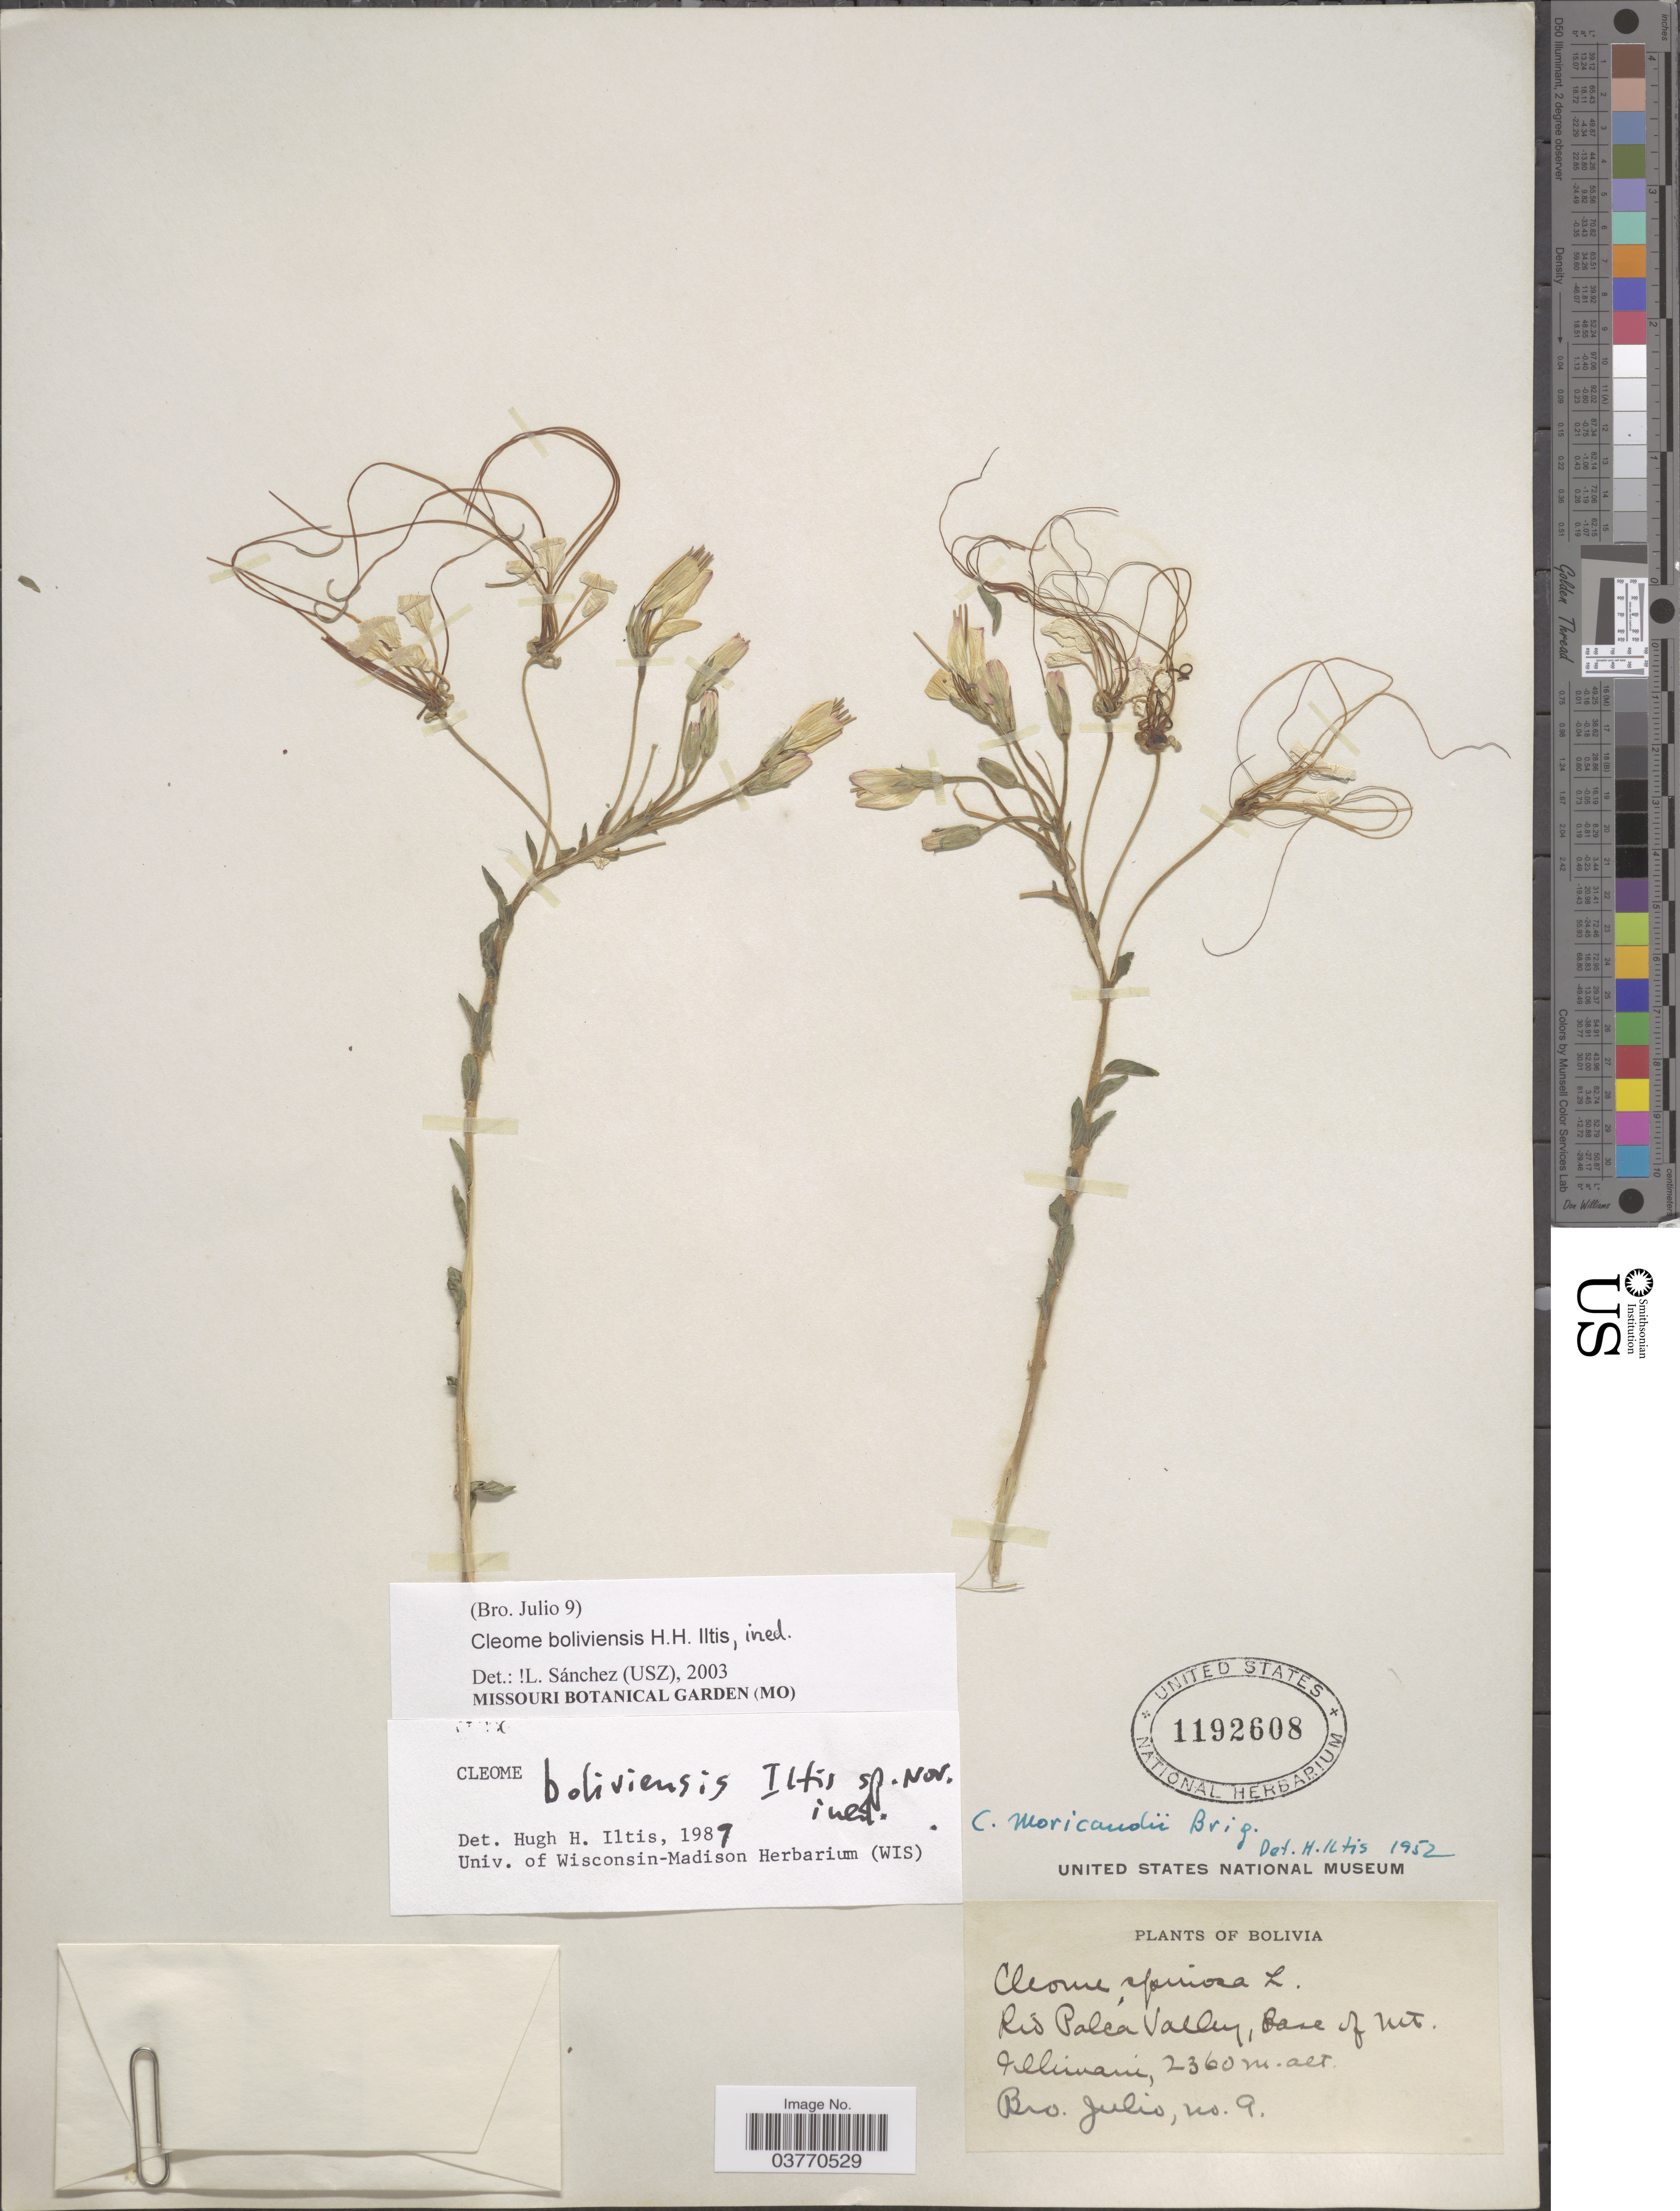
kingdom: Plantae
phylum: Tracheophyta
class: Magnoliopsida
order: Brassicales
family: Cleomaceae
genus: Tarenaya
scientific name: Tarenaya boliviensis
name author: (Iltis) Soares Neto & Roalson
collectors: Bro. Julio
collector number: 9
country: Bolivia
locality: Rio Palca Valley, Base of Mt. Illimani.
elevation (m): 2360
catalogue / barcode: US 1192608